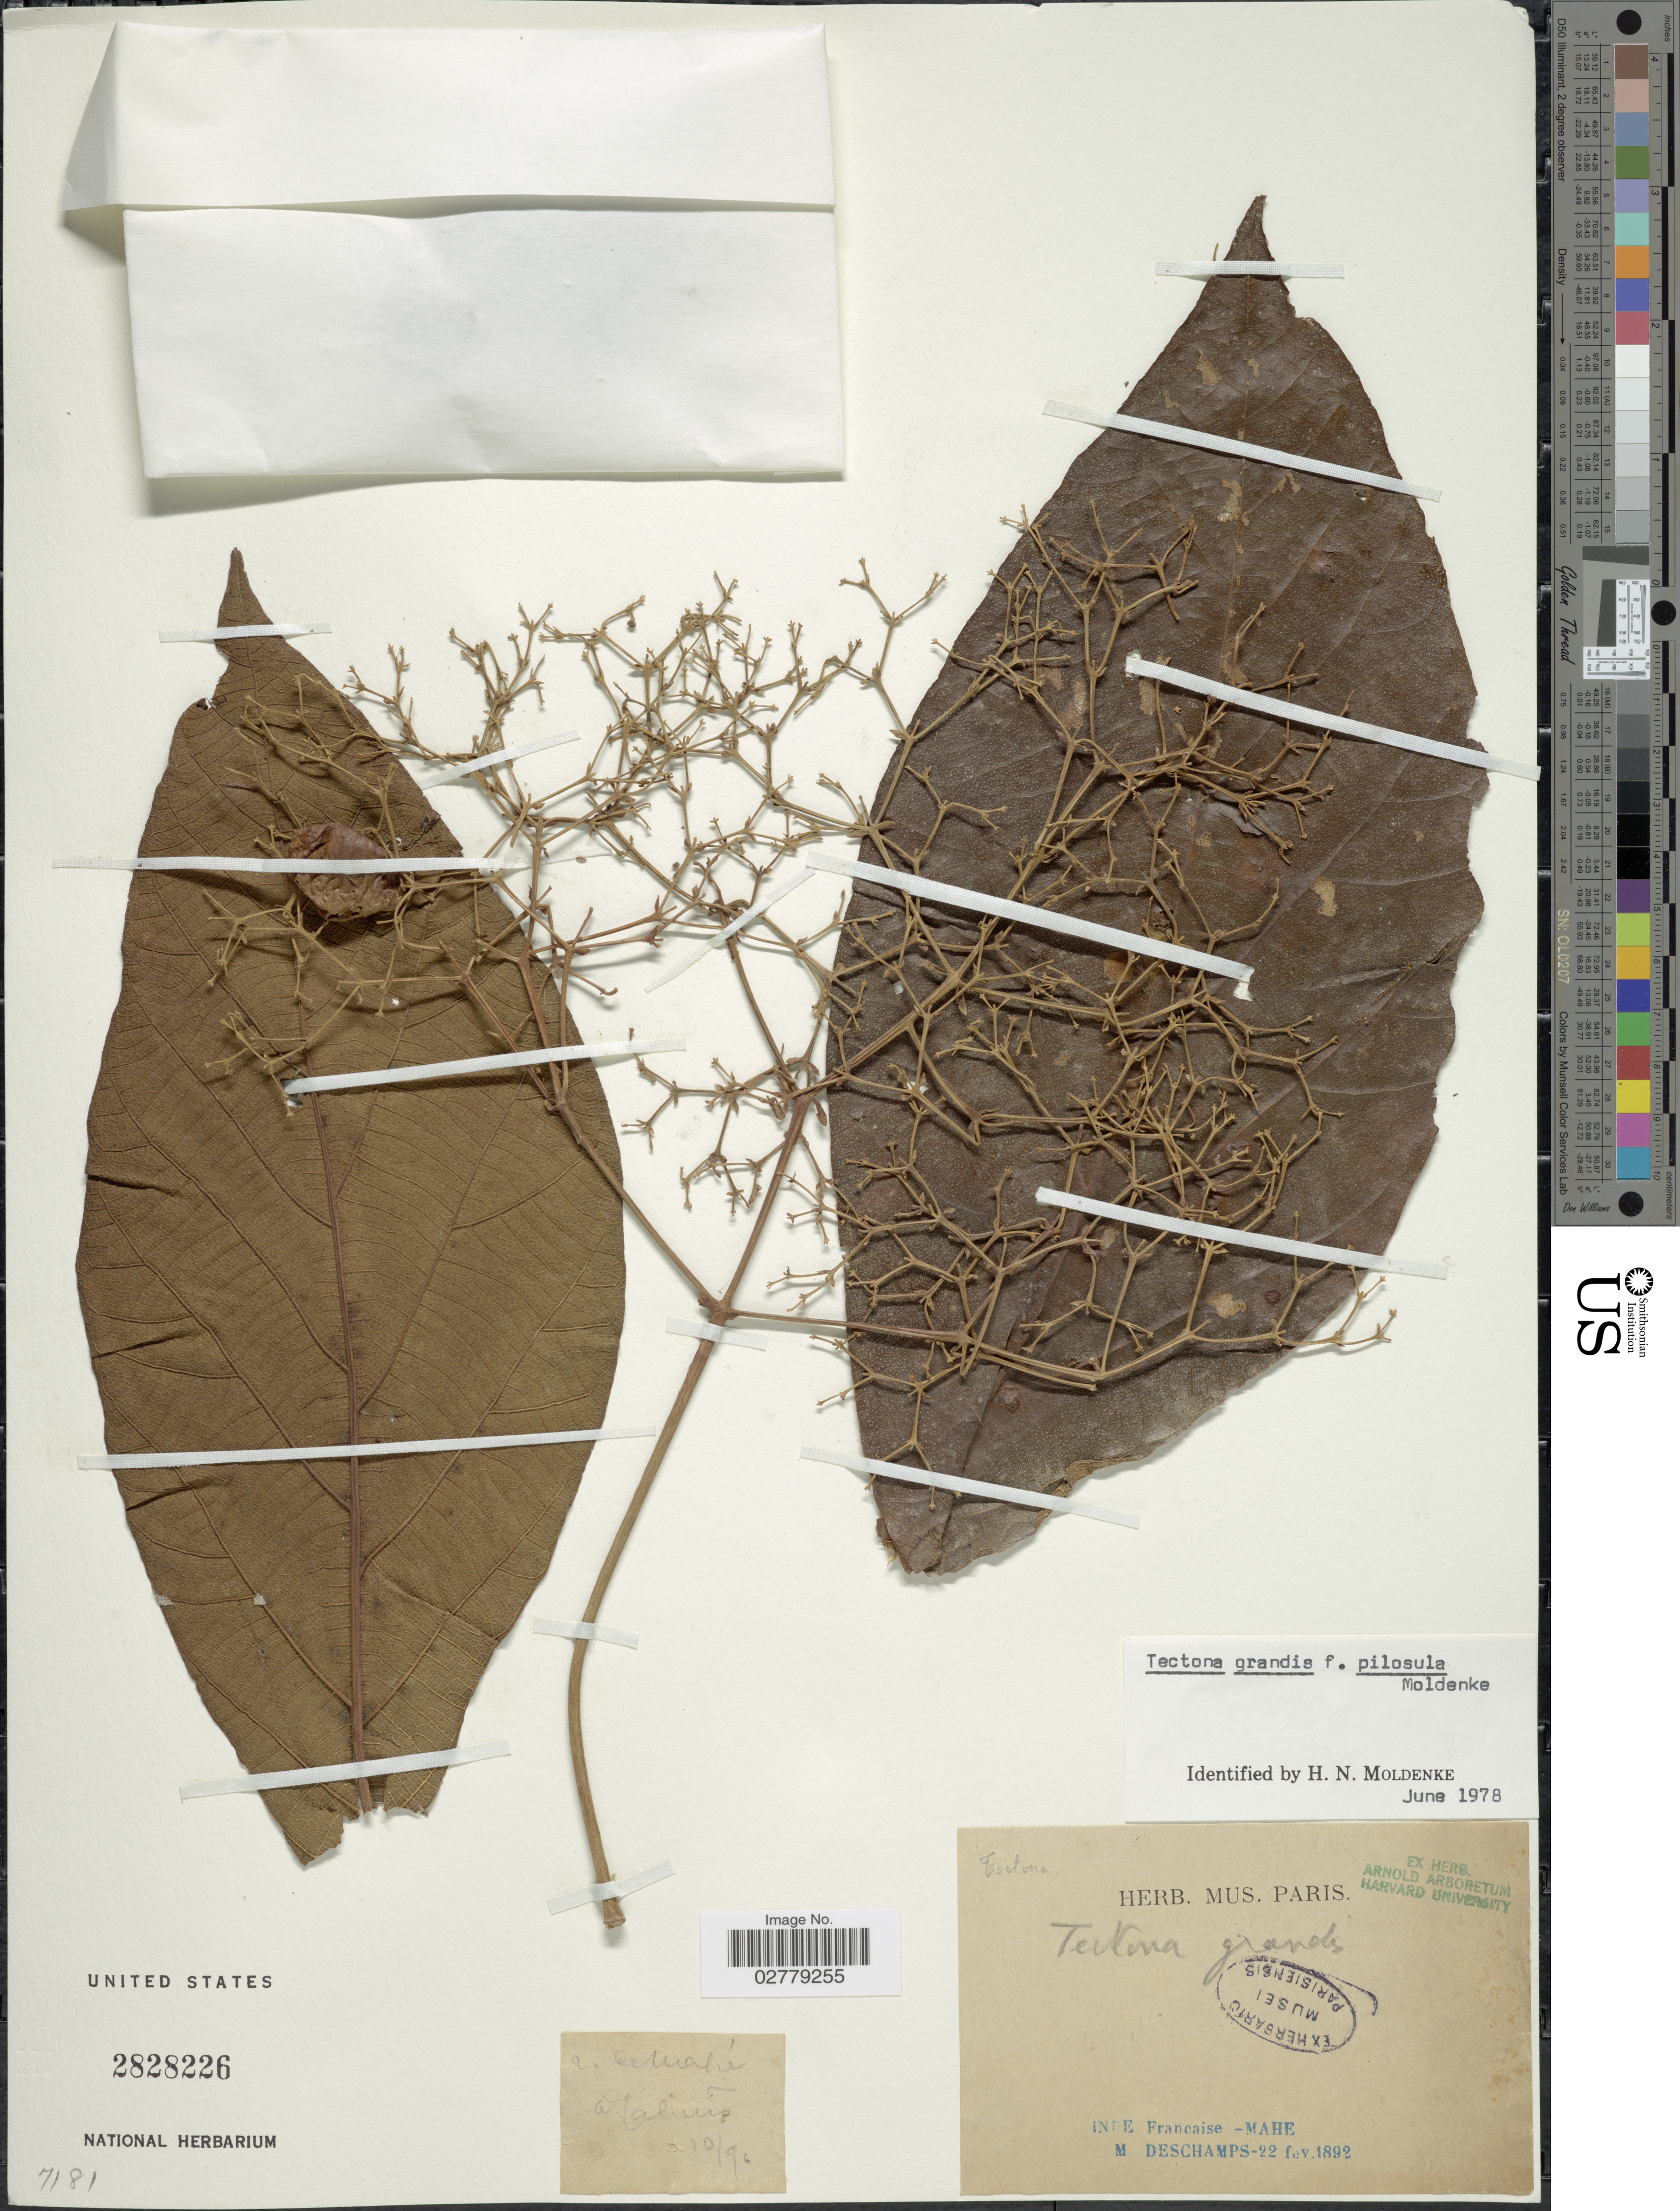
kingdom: Plantae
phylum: Tracheophyta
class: Magnoliopsida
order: Lamiales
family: Lamiaceae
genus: Tectona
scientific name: Tectona grandis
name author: L. f.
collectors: M. Deschamps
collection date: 1892-02-22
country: India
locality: Inde Francaise - Mahe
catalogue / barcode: US 2828226